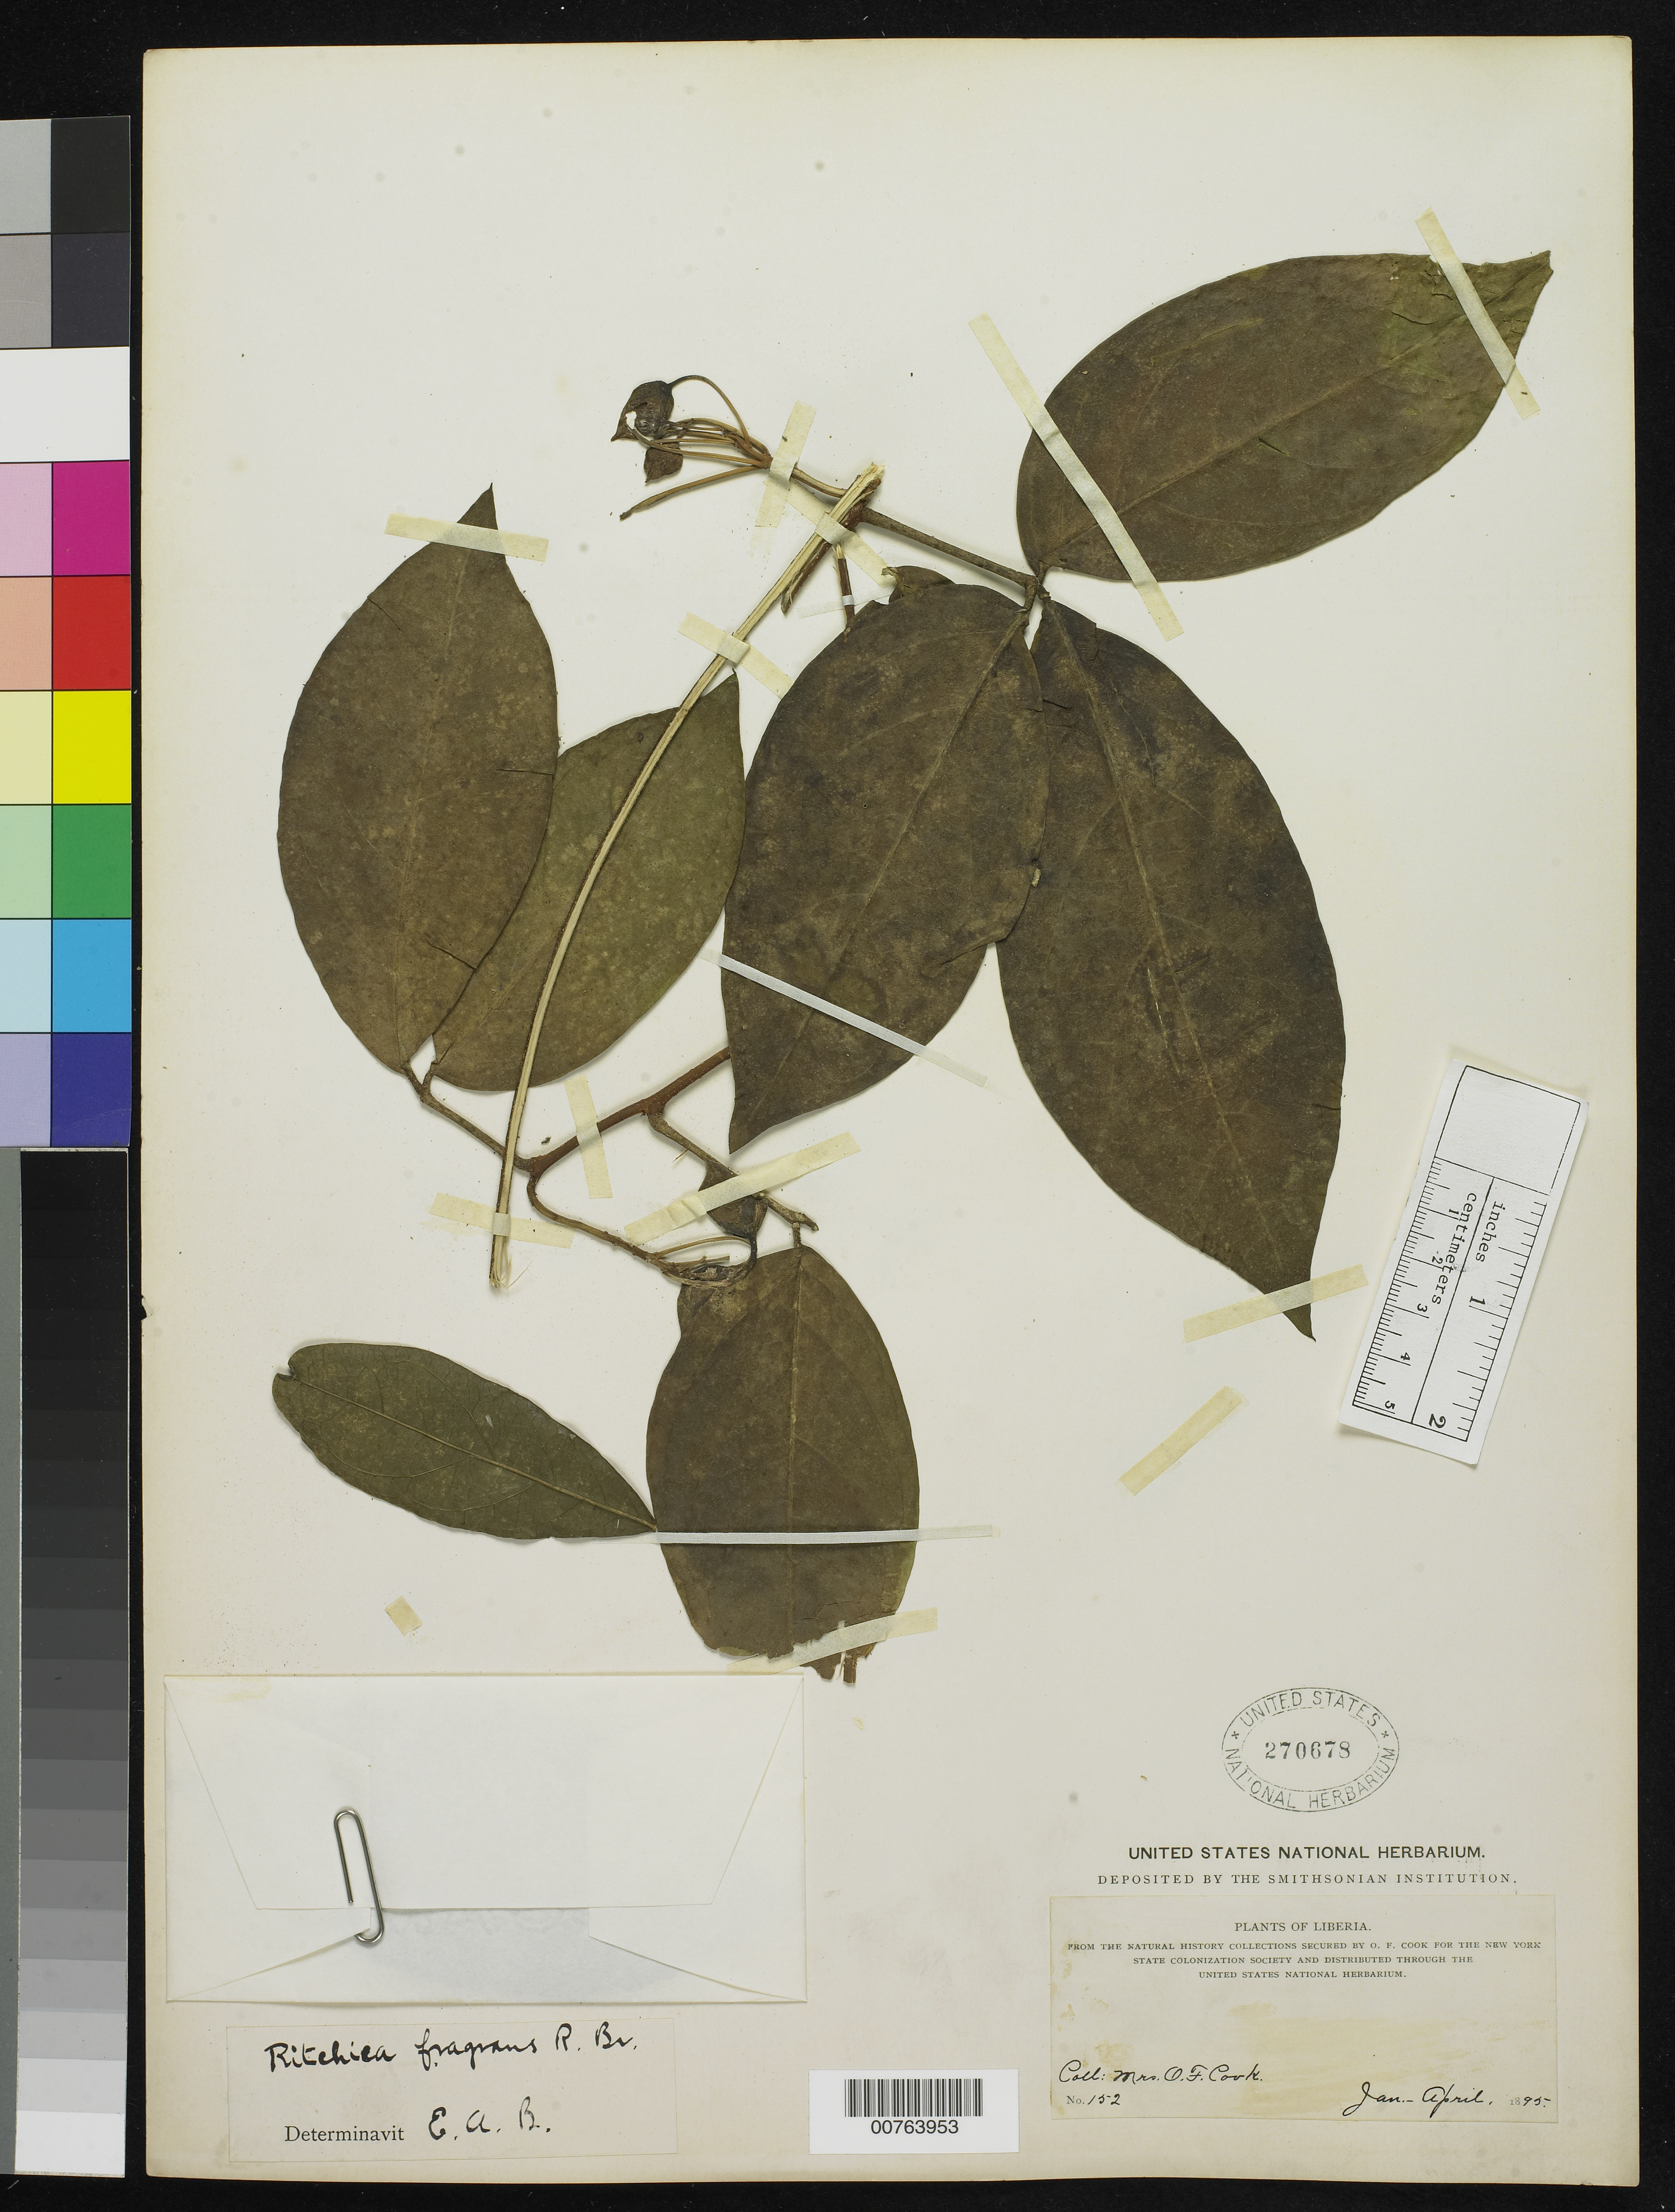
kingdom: Plantae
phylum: Tracheophyta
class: Magnoliopsida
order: Brassicales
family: Capparaceae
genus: Ritchiea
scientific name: Ritchiea fragrans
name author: R. Br.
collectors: Alice C. Cook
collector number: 152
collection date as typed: Jan 1895 to -- Apr 1895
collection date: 1895-01/1895-04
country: Liberia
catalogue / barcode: US 270678